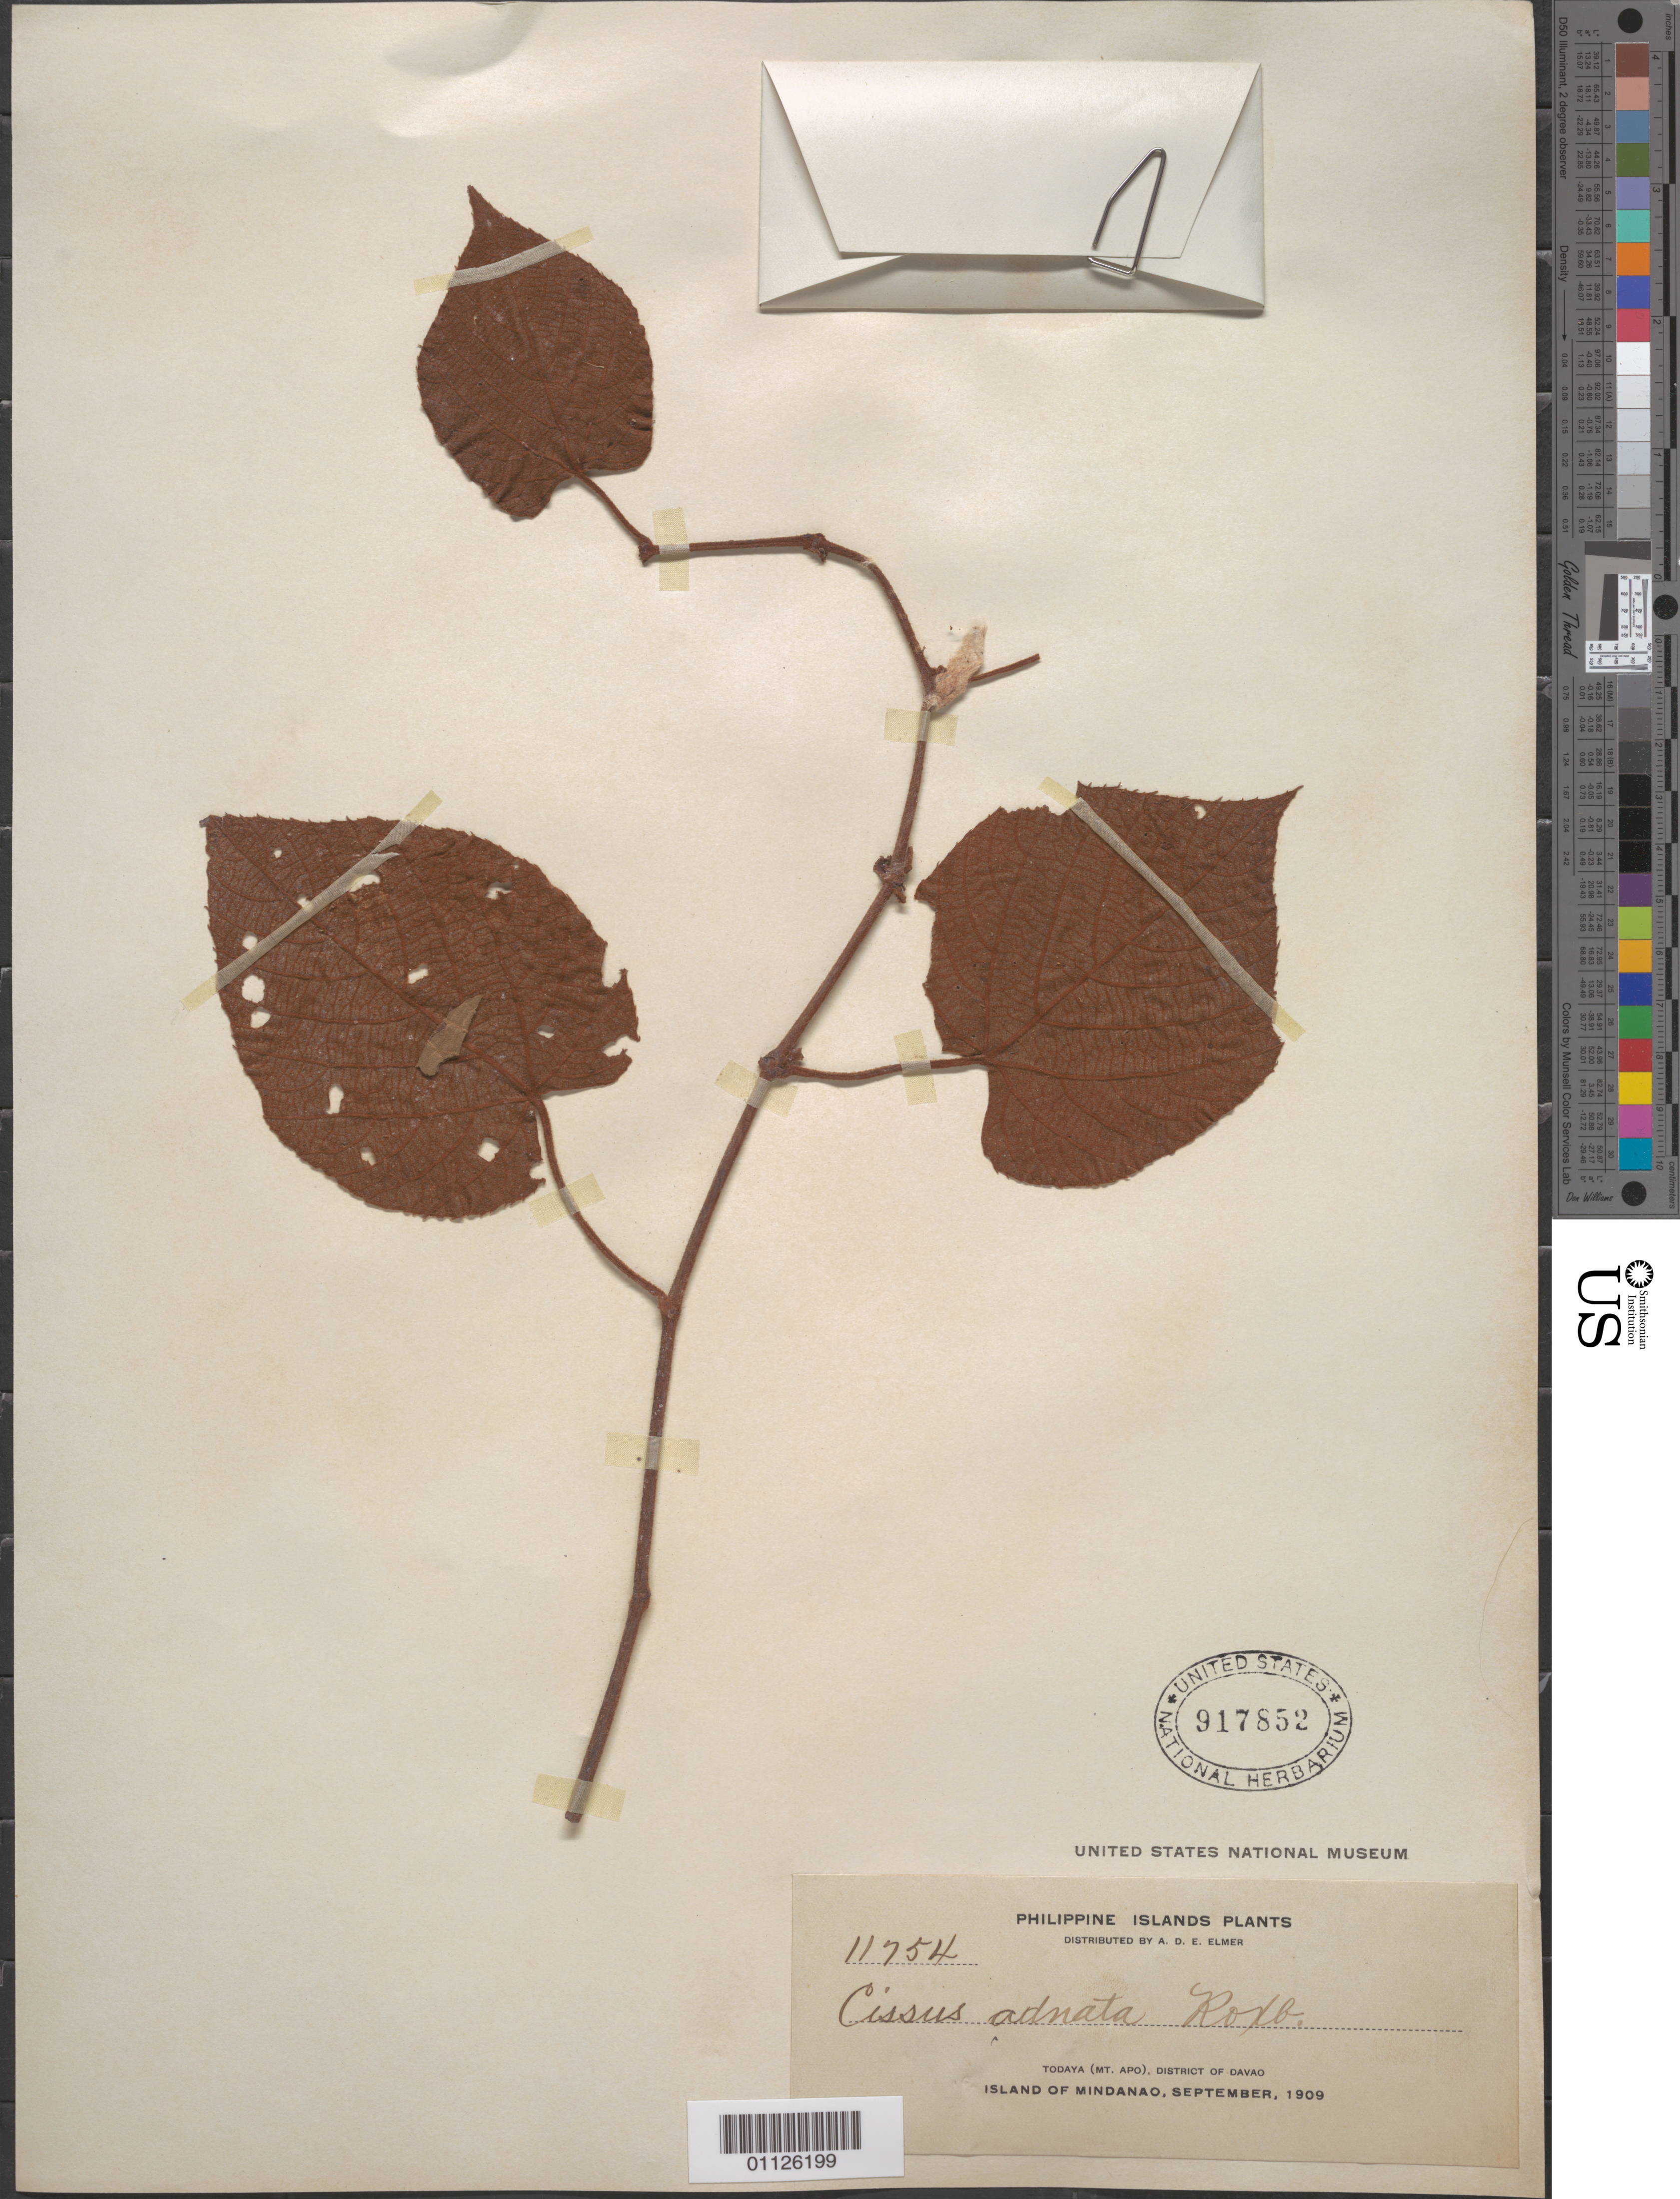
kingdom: Plantae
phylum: Tracheophyta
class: Magnoliopsida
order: Vitales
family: Vitaceae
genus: Cissus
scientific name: Cissus adnata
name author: Roxb.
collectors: A. D. E. Elmer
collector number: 11754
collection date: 1909-09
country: Philippines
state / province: Davao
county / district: Davao del Sur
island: Mindanao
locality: Todaya (Mt Apo).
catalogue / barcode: US 917852